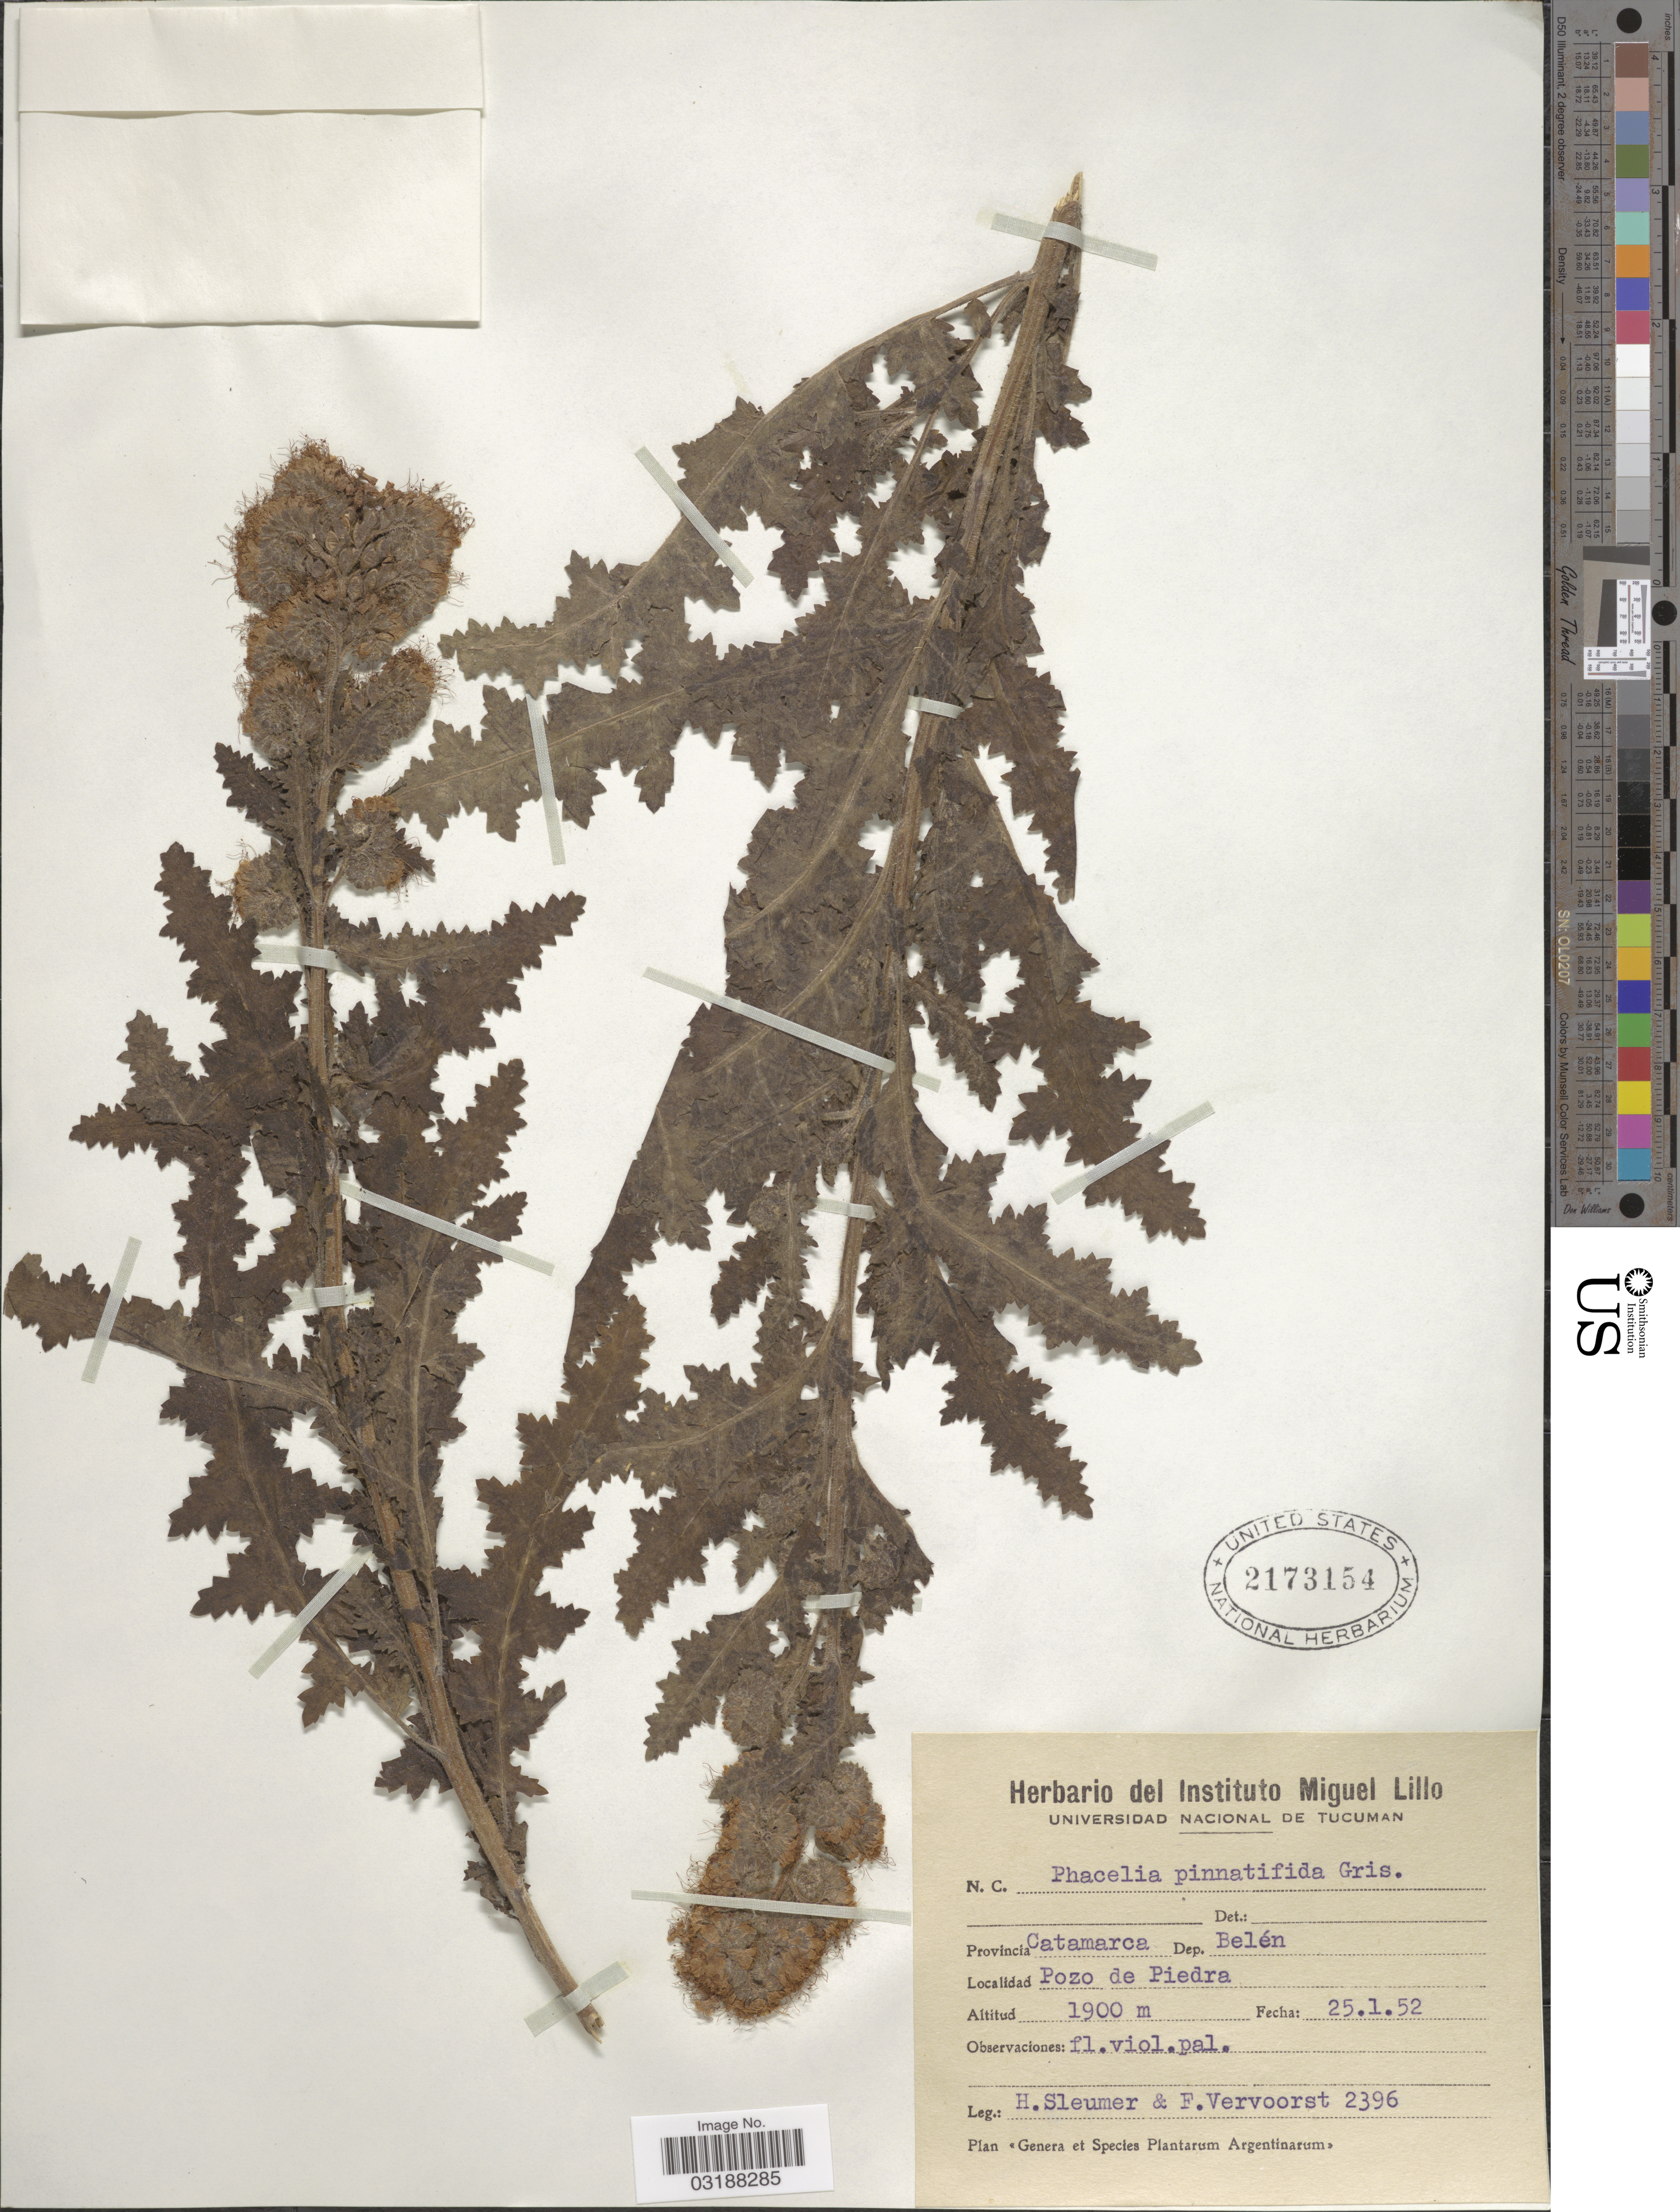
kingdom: Plantae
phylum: Tracheophyta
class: Magnoliopsida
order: Boraginales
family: Hydrophyllaceae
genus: Phacelia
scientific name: Phacelia pinnatifida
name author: Griseb. ex Wedd.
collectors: H. O. Sleumer & F. Vervoorst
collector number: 2396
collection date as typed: Transcribed d/m/y: 25/1/52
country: Argentina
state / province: Catamarca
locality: Provincia Catamarca. Dep. Belén. Pozo de Piedra.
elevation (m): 1900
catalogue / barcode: US 2173154